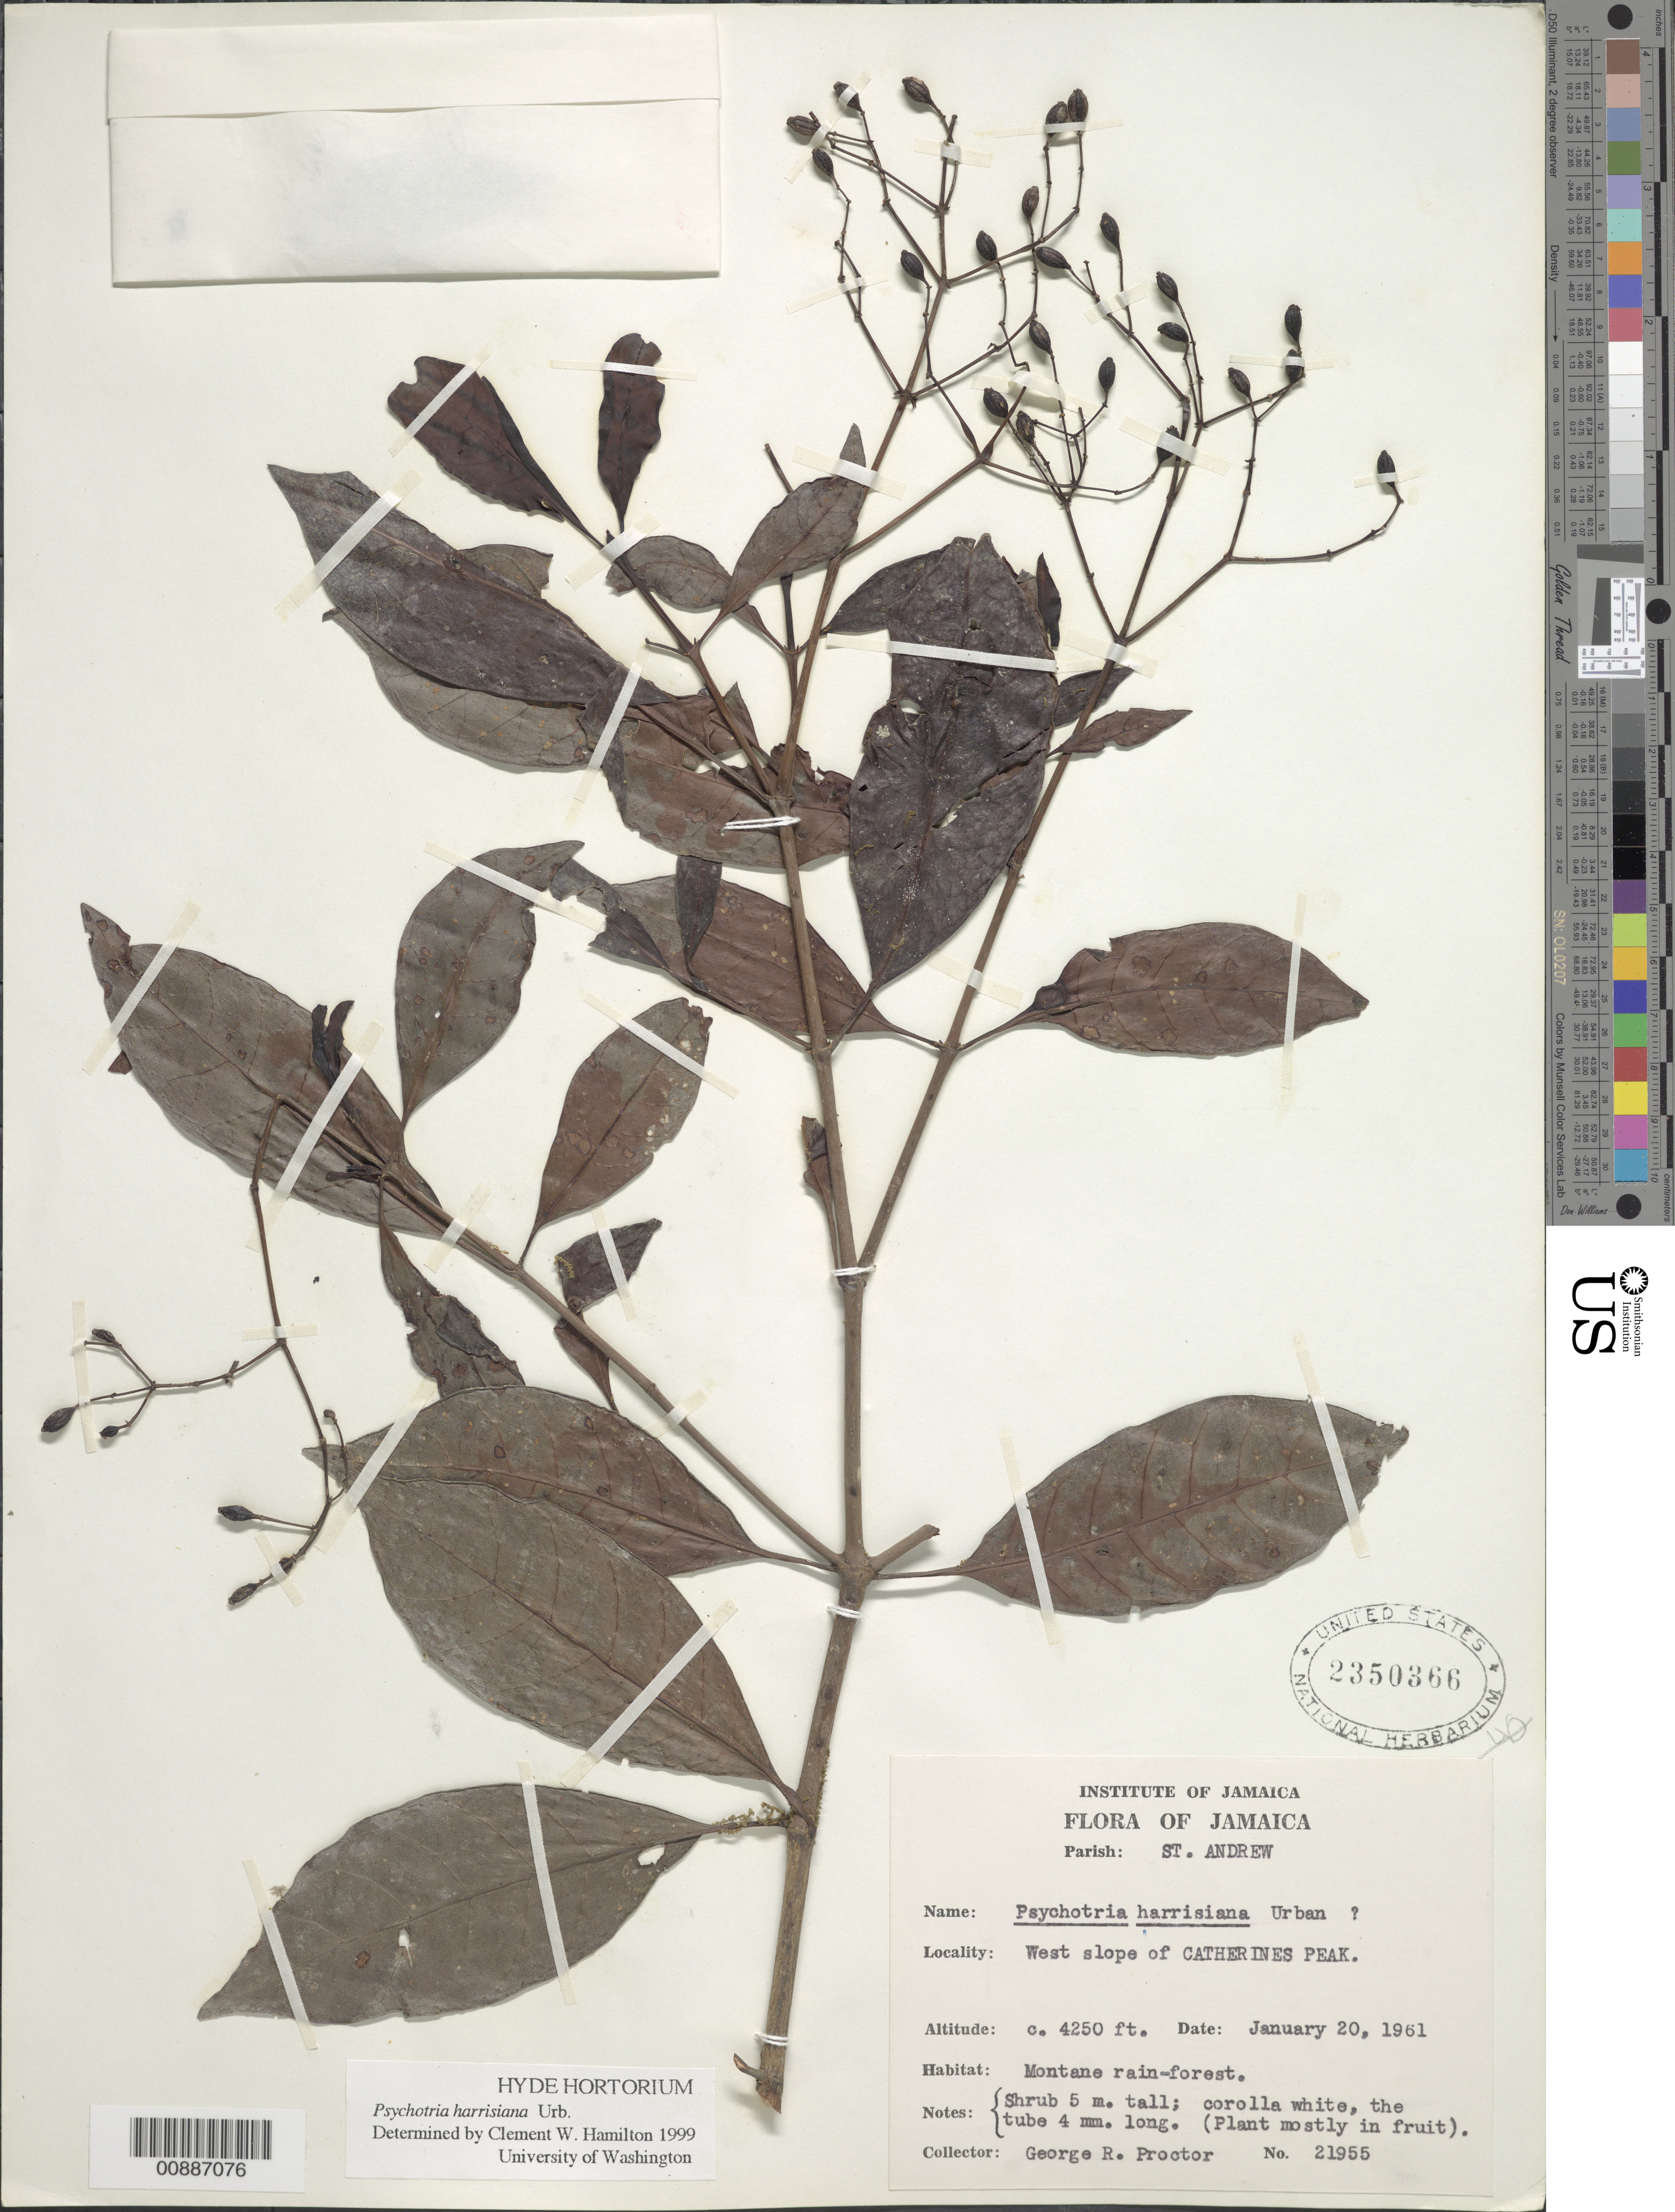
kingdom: Plantae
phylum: Tracheophyta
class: Magnoliopsida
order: Gentianales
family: Rubiaceae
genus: Psychotria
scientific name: Psychotria sloanei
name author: Urb.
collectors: G. R. Proctor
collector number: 21955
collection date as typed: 20 Jan 1961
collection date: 1961-01-20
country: Jamaica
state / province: Saint Andrew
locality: West slope of Catherines Peak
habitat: Montane rainforest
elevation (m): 1295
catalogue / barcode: US 2350366